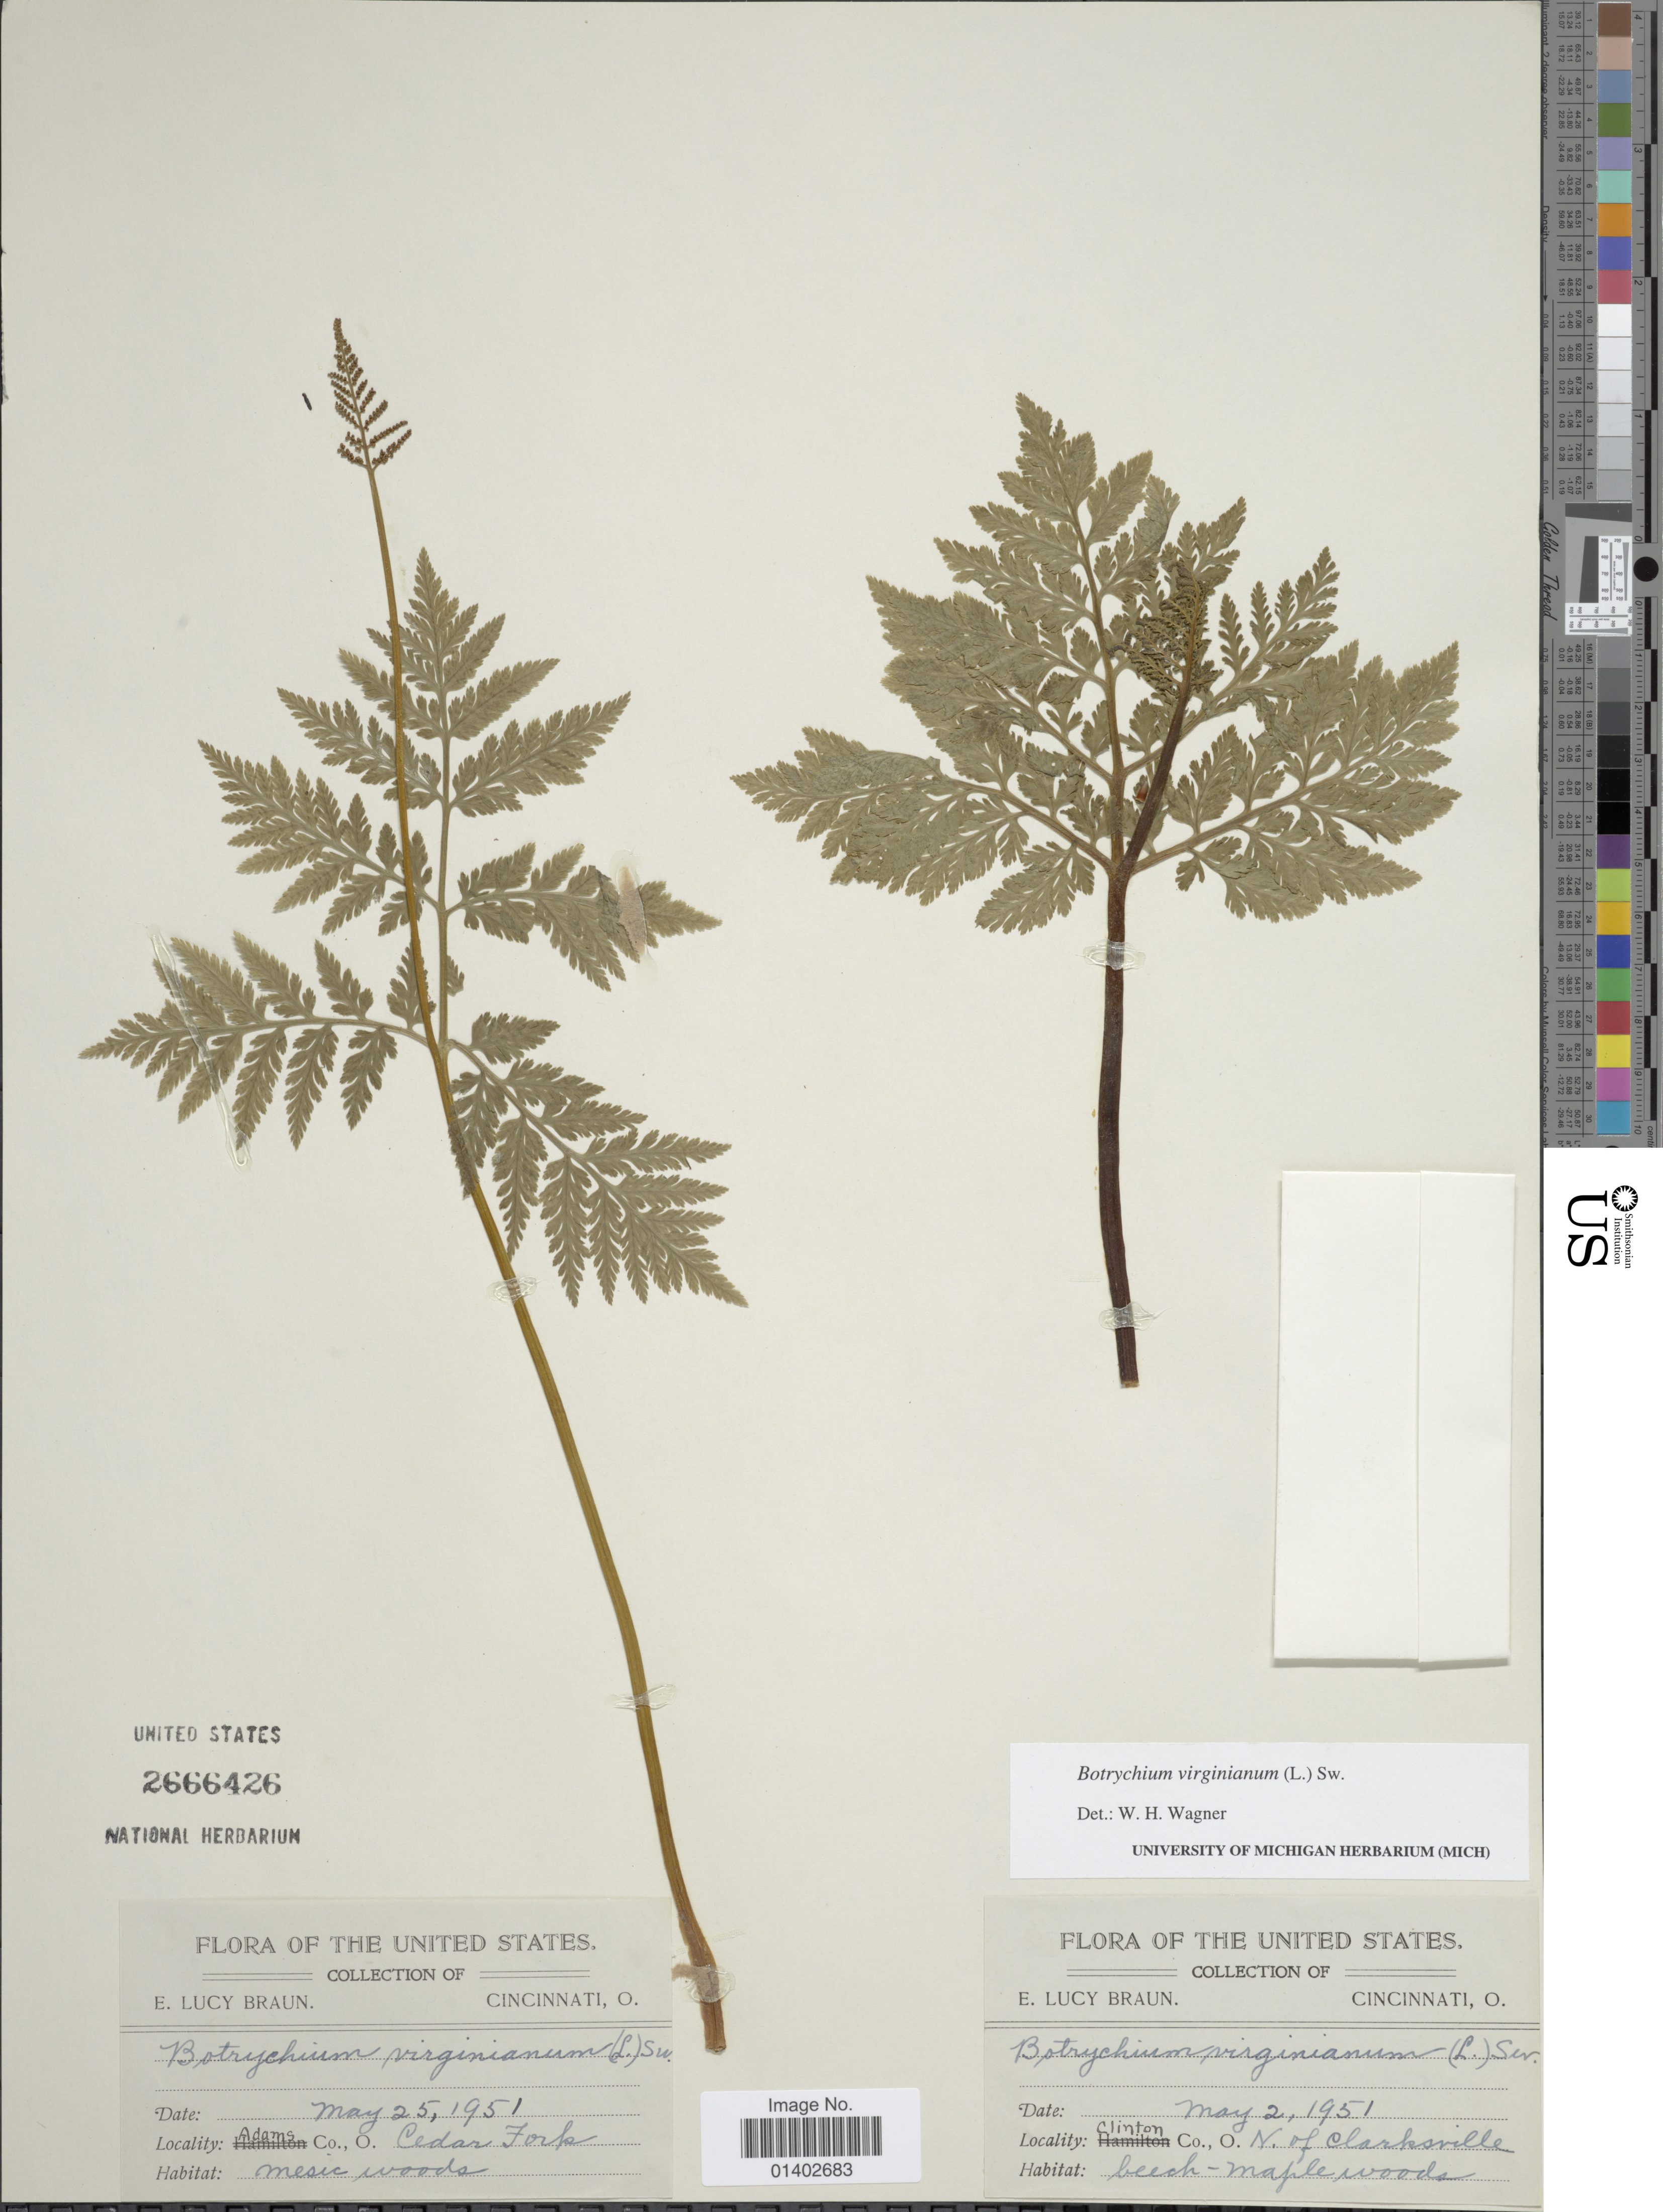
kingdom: Plantae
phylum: Tracheophyta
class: Polypodiopsida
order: Ophioglossales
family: Ophioglossaceae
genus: Botrychium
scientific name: Botrychium virginianum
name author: (L.) Sw.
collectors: E. L. Braun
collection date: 1951-05-25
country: United States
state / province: Ohio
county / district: Adams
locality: Cedar Fork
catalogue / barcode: US 2666426